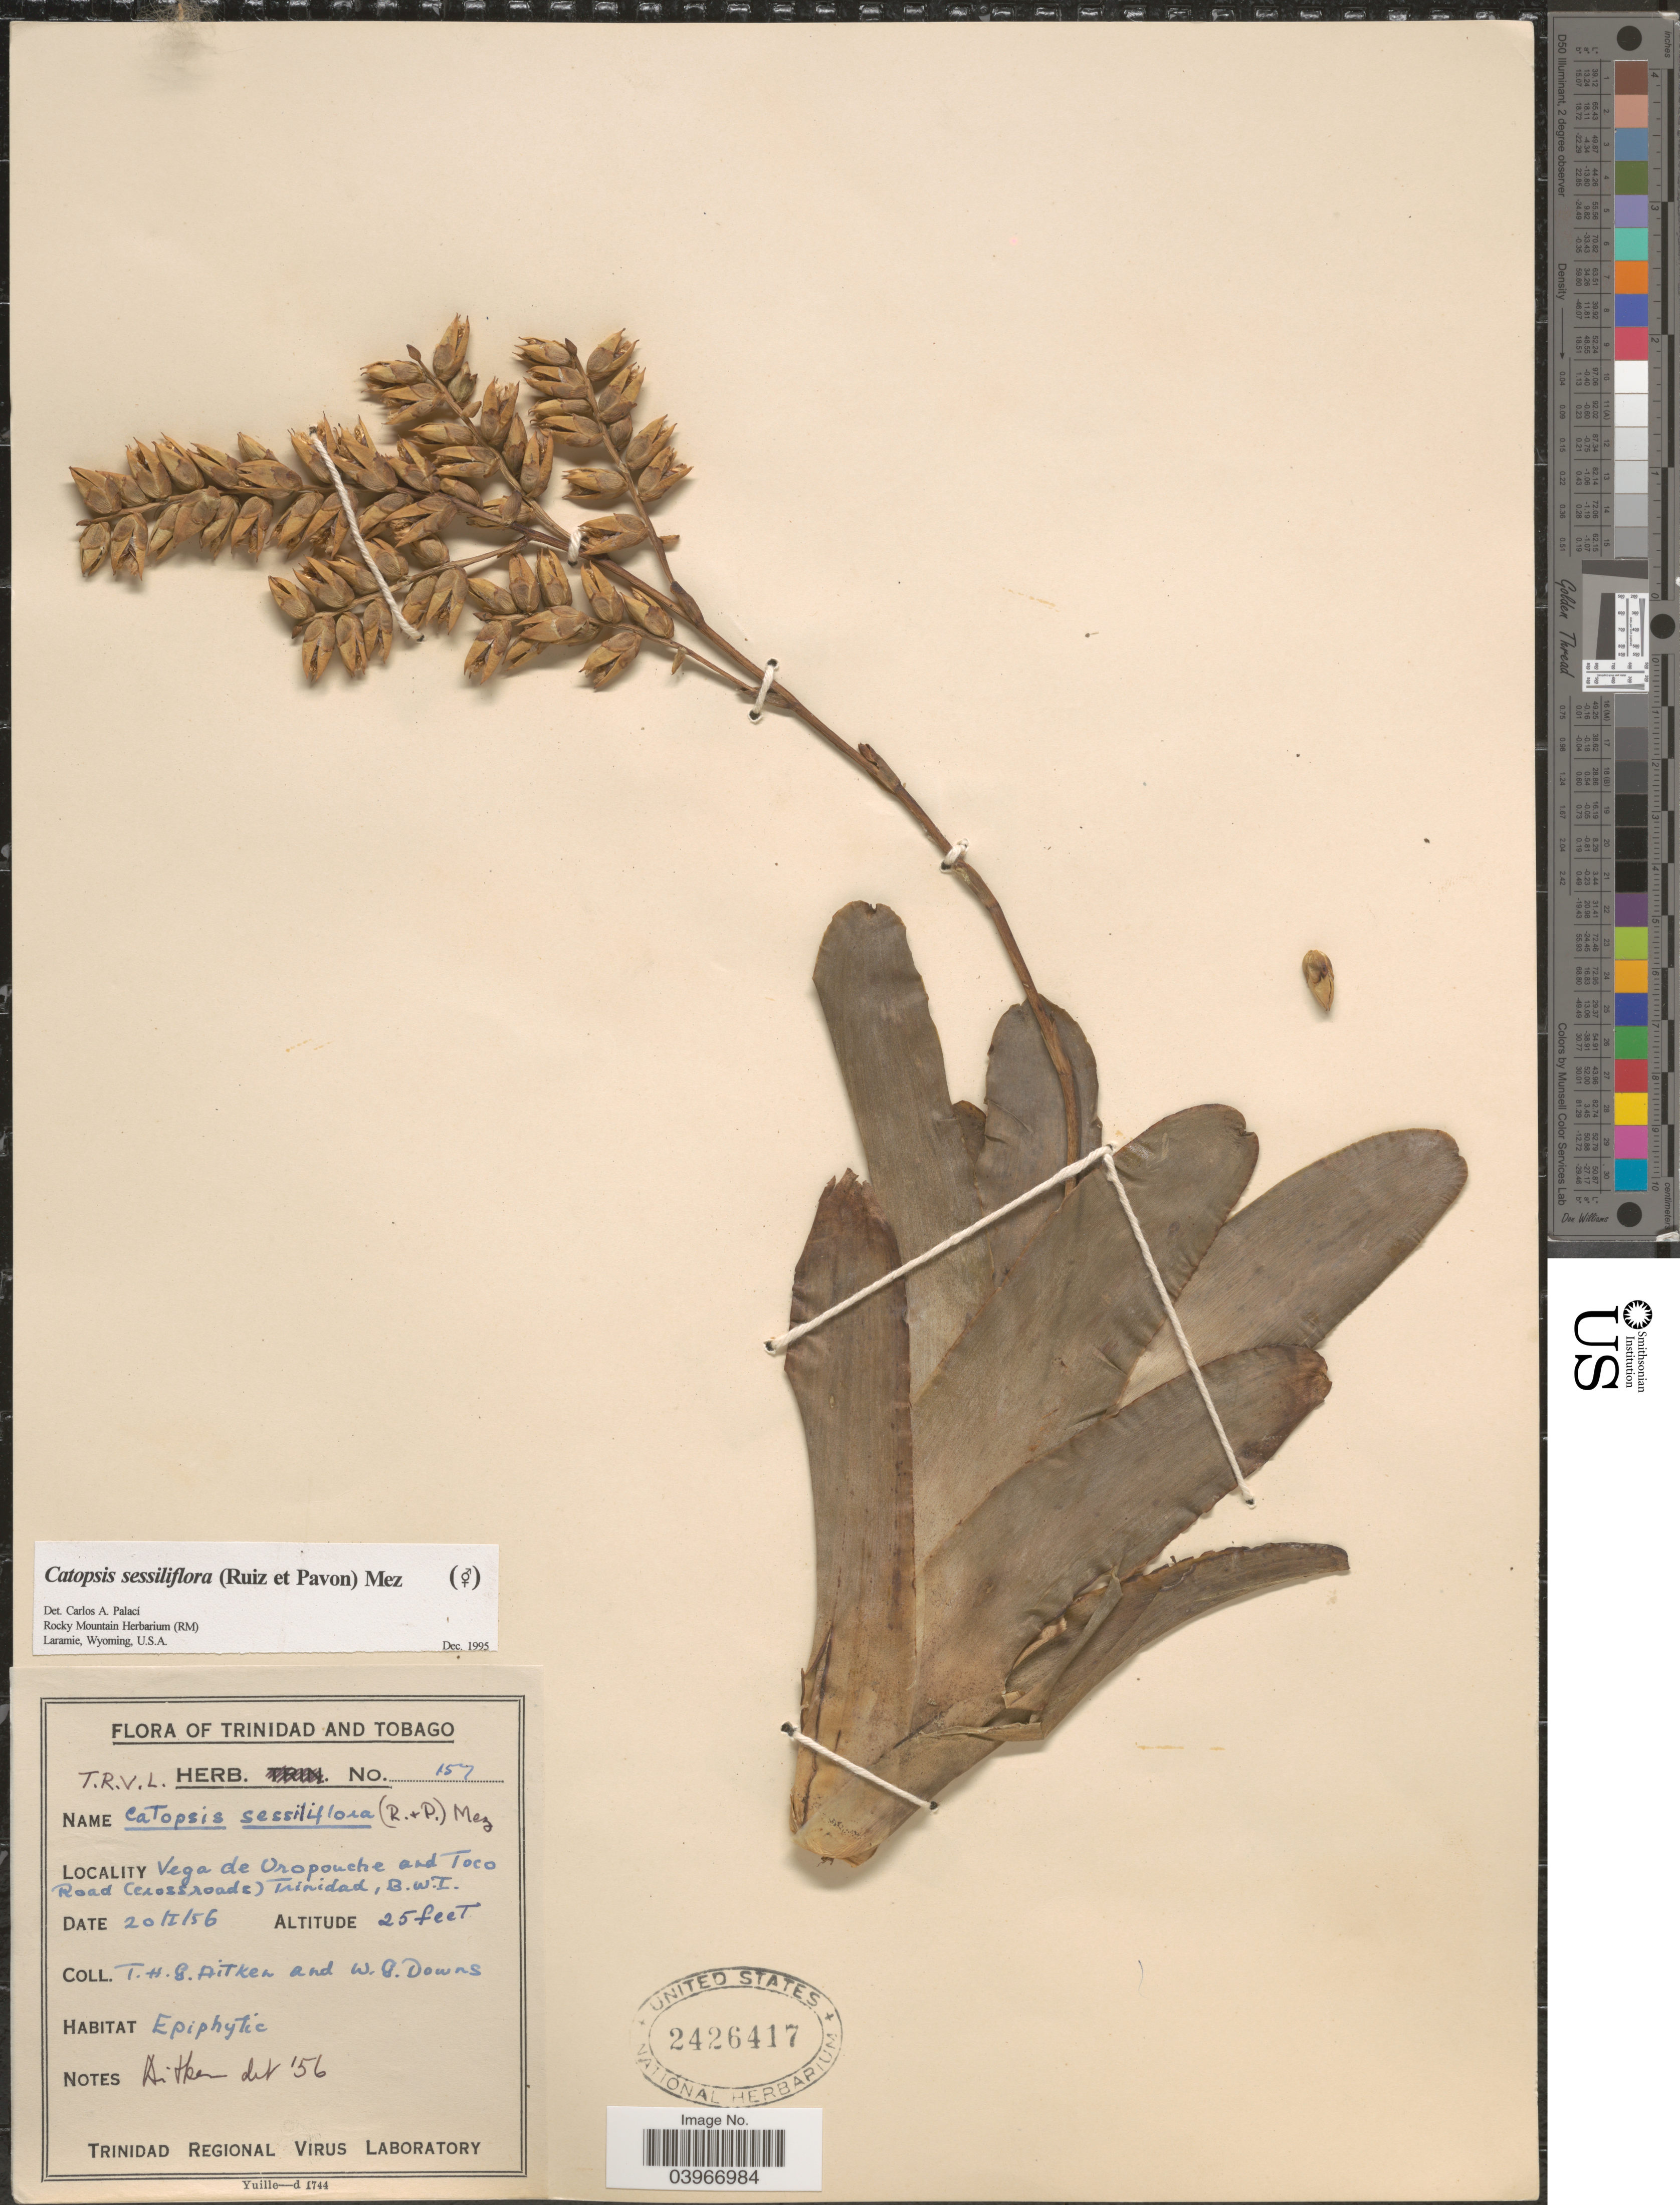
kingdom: Plantae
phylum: Tracheophyta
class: Liliopsida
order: Poales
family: Bromeliaceae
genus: Catopsis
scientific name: Catopsis sessiliflora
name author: (Ruiz & Pav.) Mez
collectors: T. Aitken & W. G. Downs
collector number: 157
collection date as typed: Transcribed d/m/y: 20/1/56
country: Trinidad and Tobago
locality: Vega de Oropouche and Toco Road (crossroads) Trinidad, B.W.I.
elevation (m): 8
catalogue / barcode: US 2426417